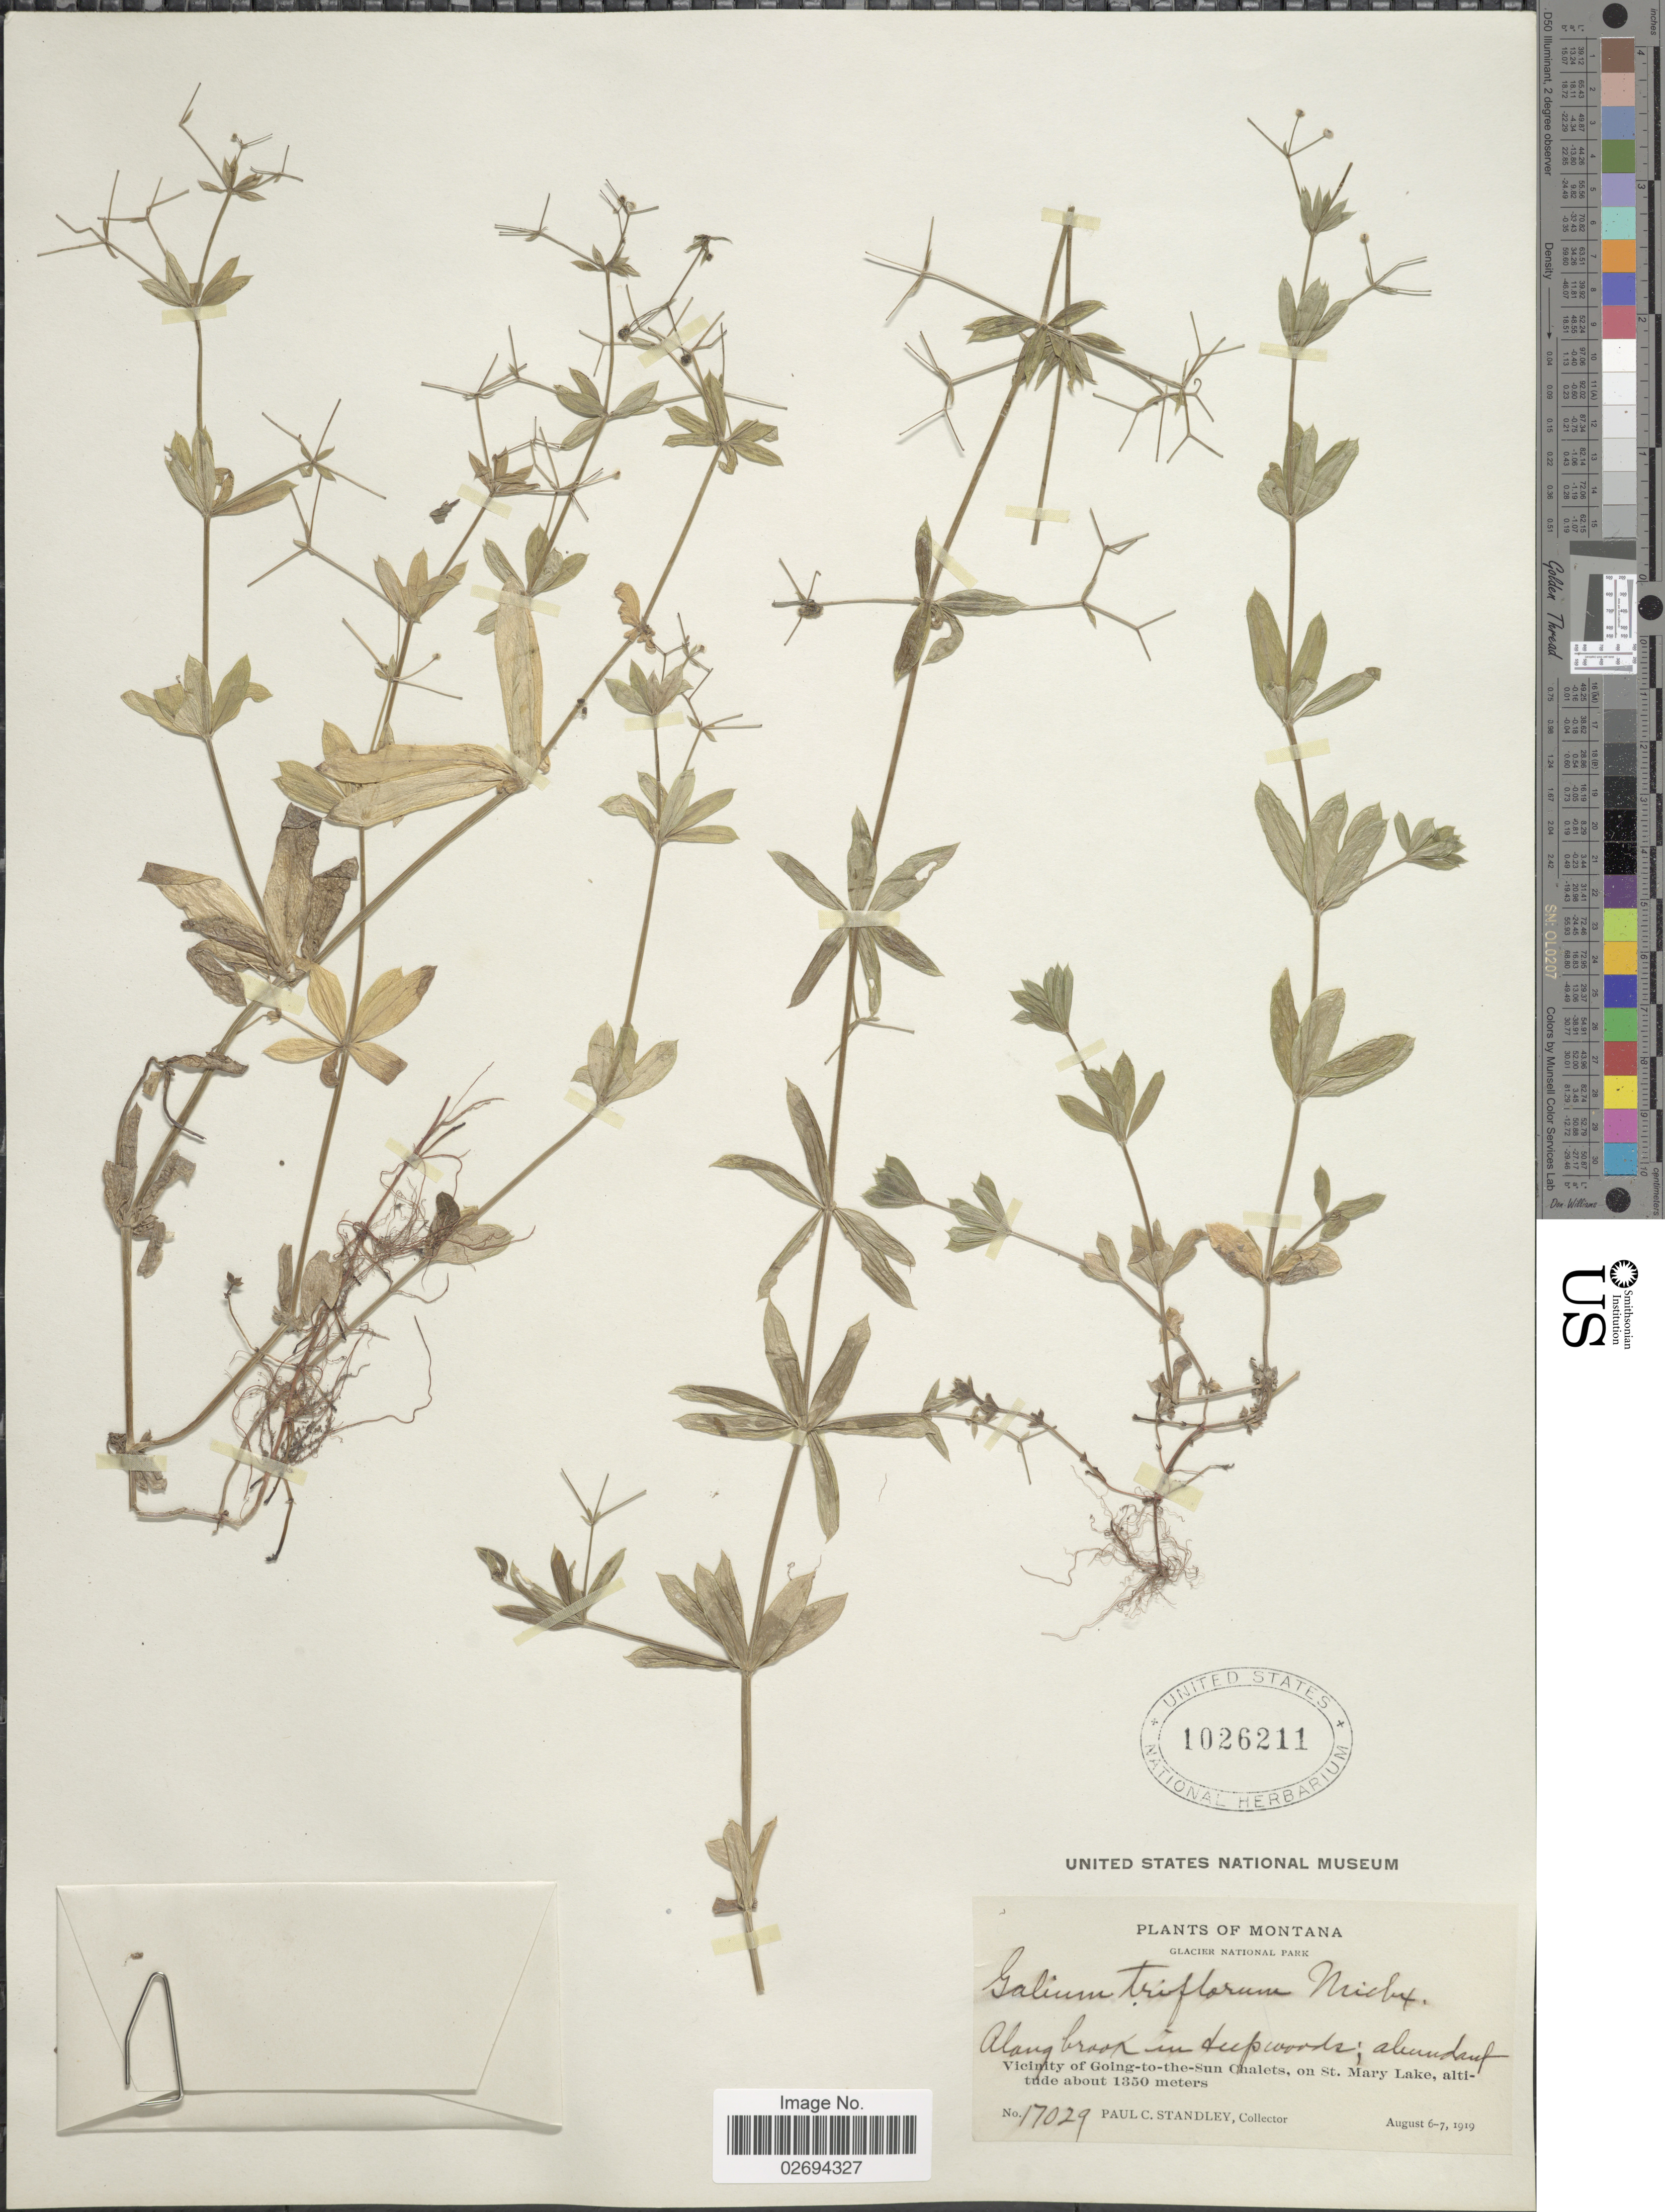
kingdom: Plantae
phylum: Tracheophyta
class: Magnoliopsida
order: Gentianales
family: Rubiaceae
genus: Galium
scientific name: Galium triflorum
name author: Michx.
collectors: P. C. Standley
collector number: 17029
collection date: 1919-08-06/1919-08-07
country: United States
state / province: Montana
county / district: Glacier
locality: Glacier National Park. Along brook in deep woods. Vicinity of Going-to-the-Sun Chalets, on St. Mary Lake.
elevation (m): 1350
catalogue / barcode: US 1026211